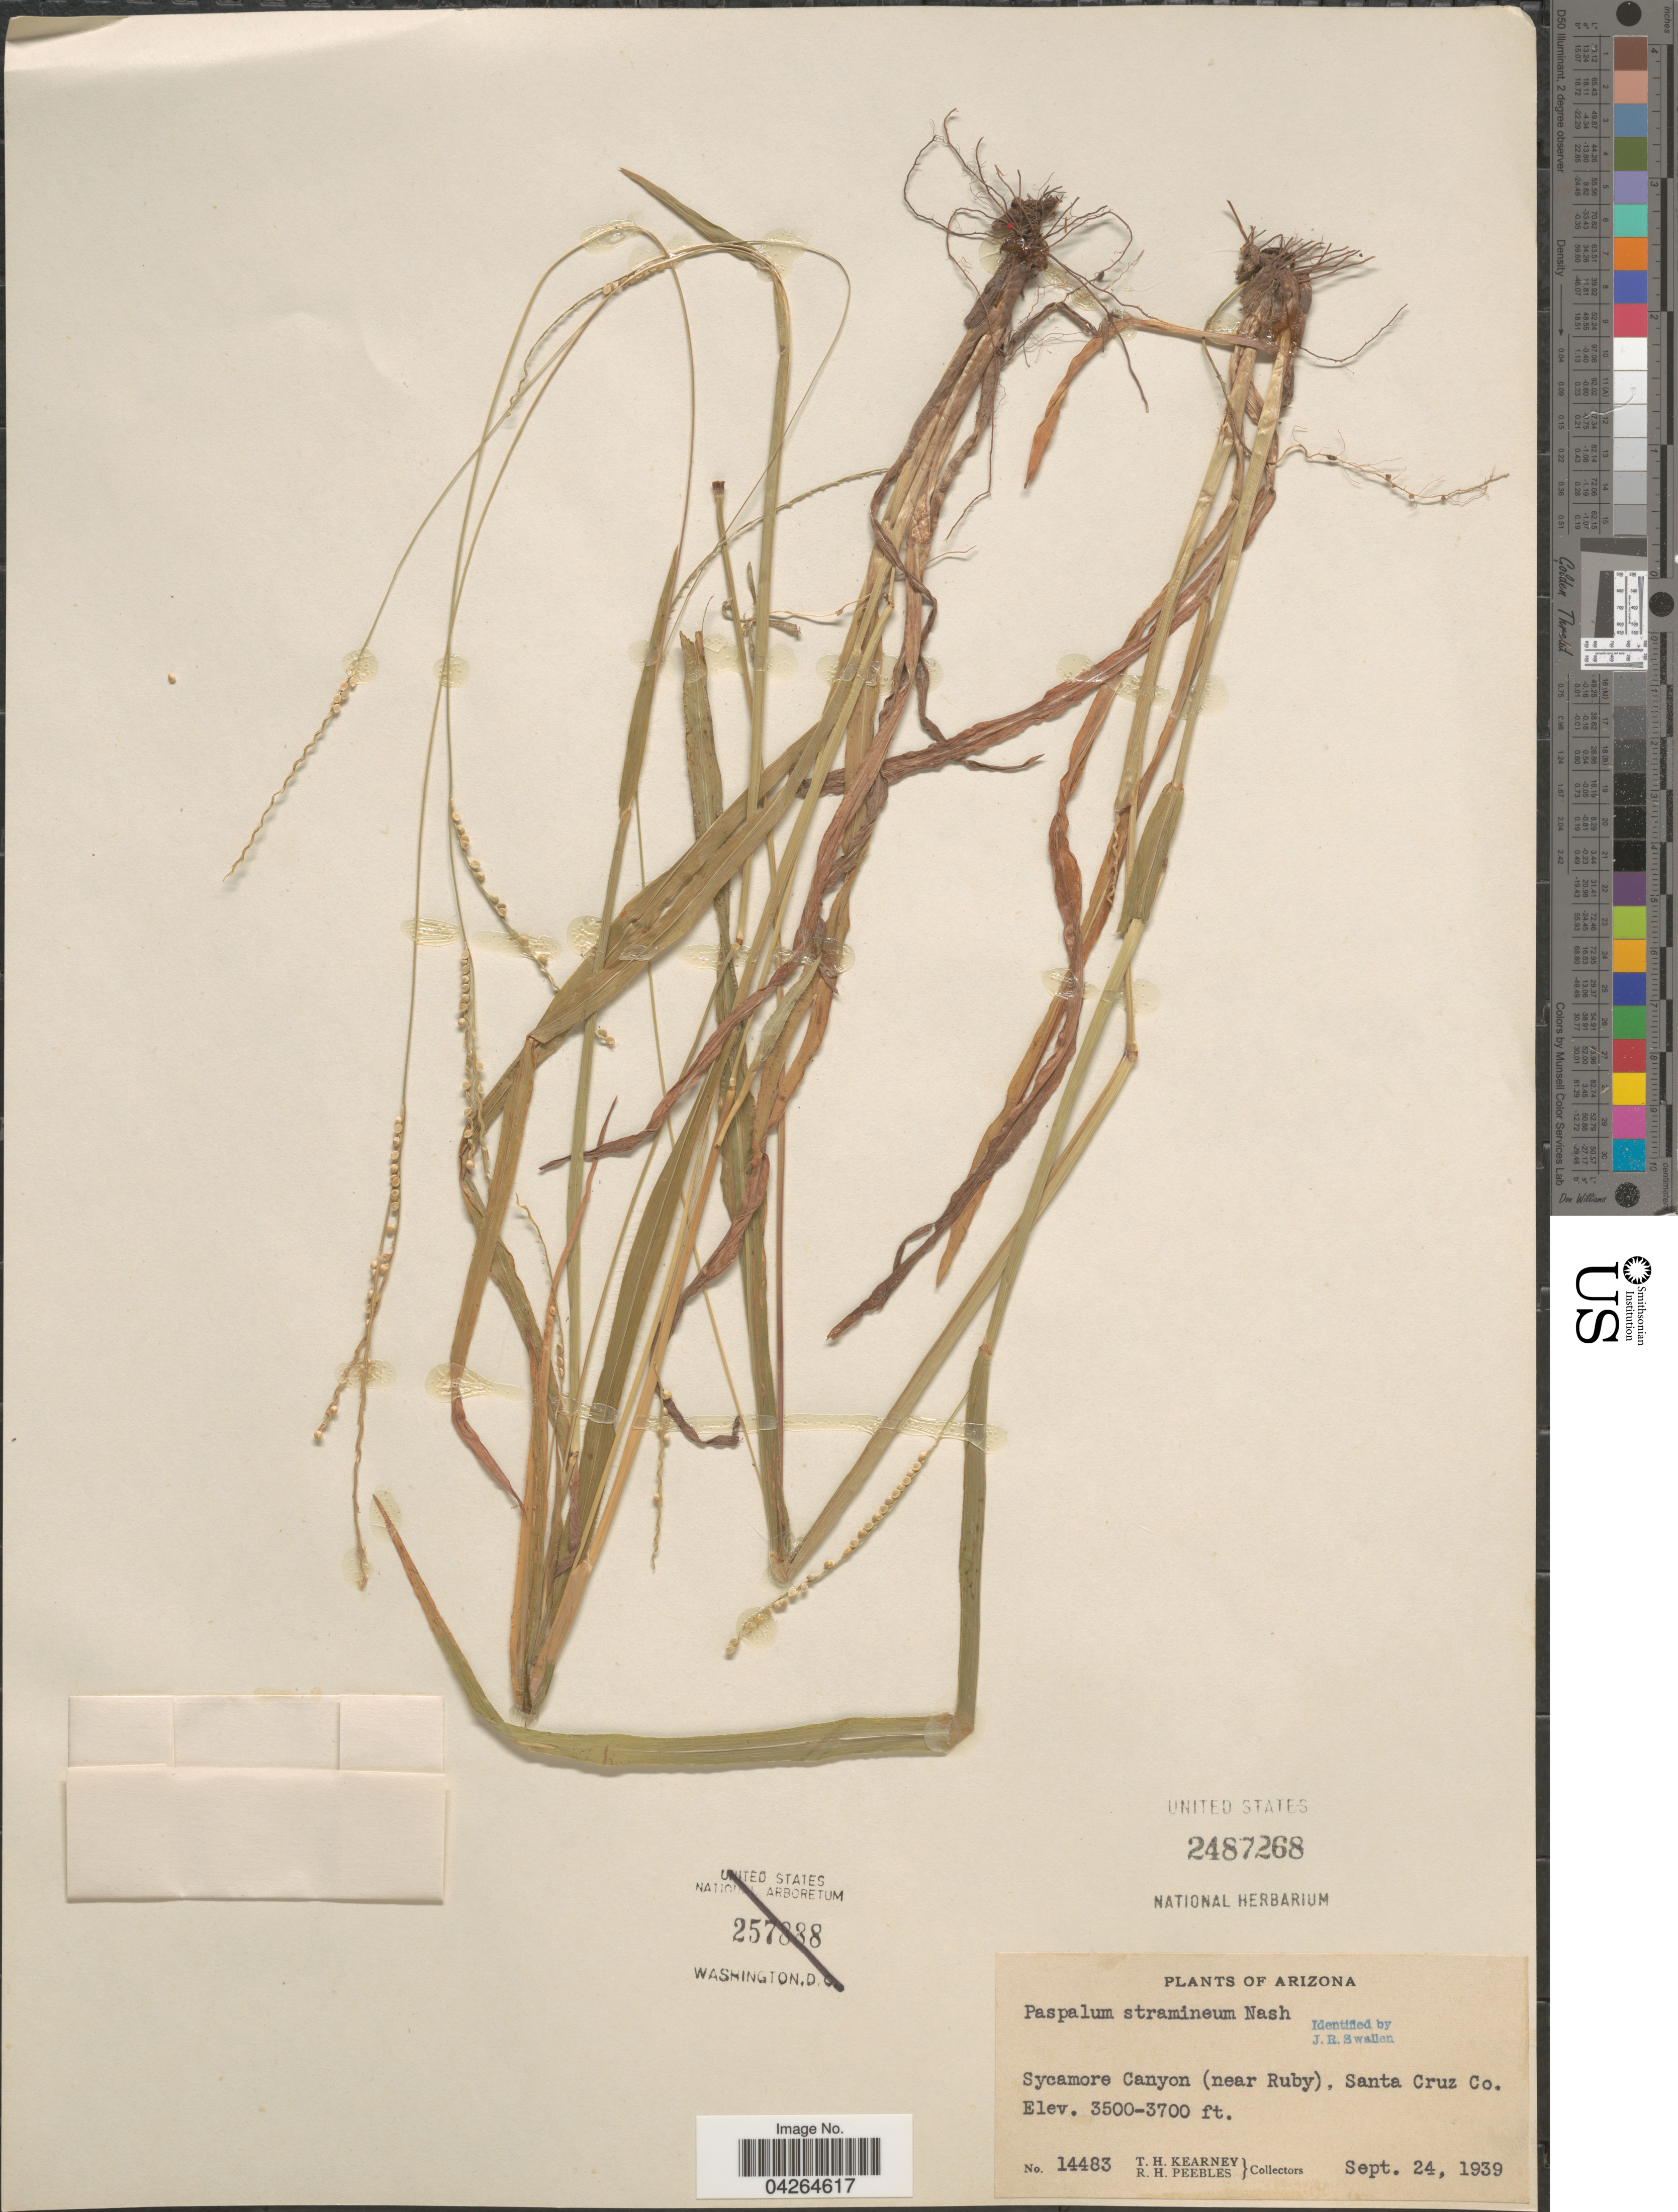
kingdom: Plantae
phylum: Tracheophyta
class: Liliopsida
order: Poales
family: Poaceae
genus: Paspalum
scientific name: Paspalum setaceum var. stramineum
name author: (Nash) D.J. Banks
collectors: T. H. Kearney & R. H. Peebles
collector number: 14483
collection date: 1939-09-24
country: United States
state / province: Arizona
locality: Sycamore Canyon (near Ruby), Santa Cruz Co.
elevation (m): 1067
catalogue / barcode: US 2487268